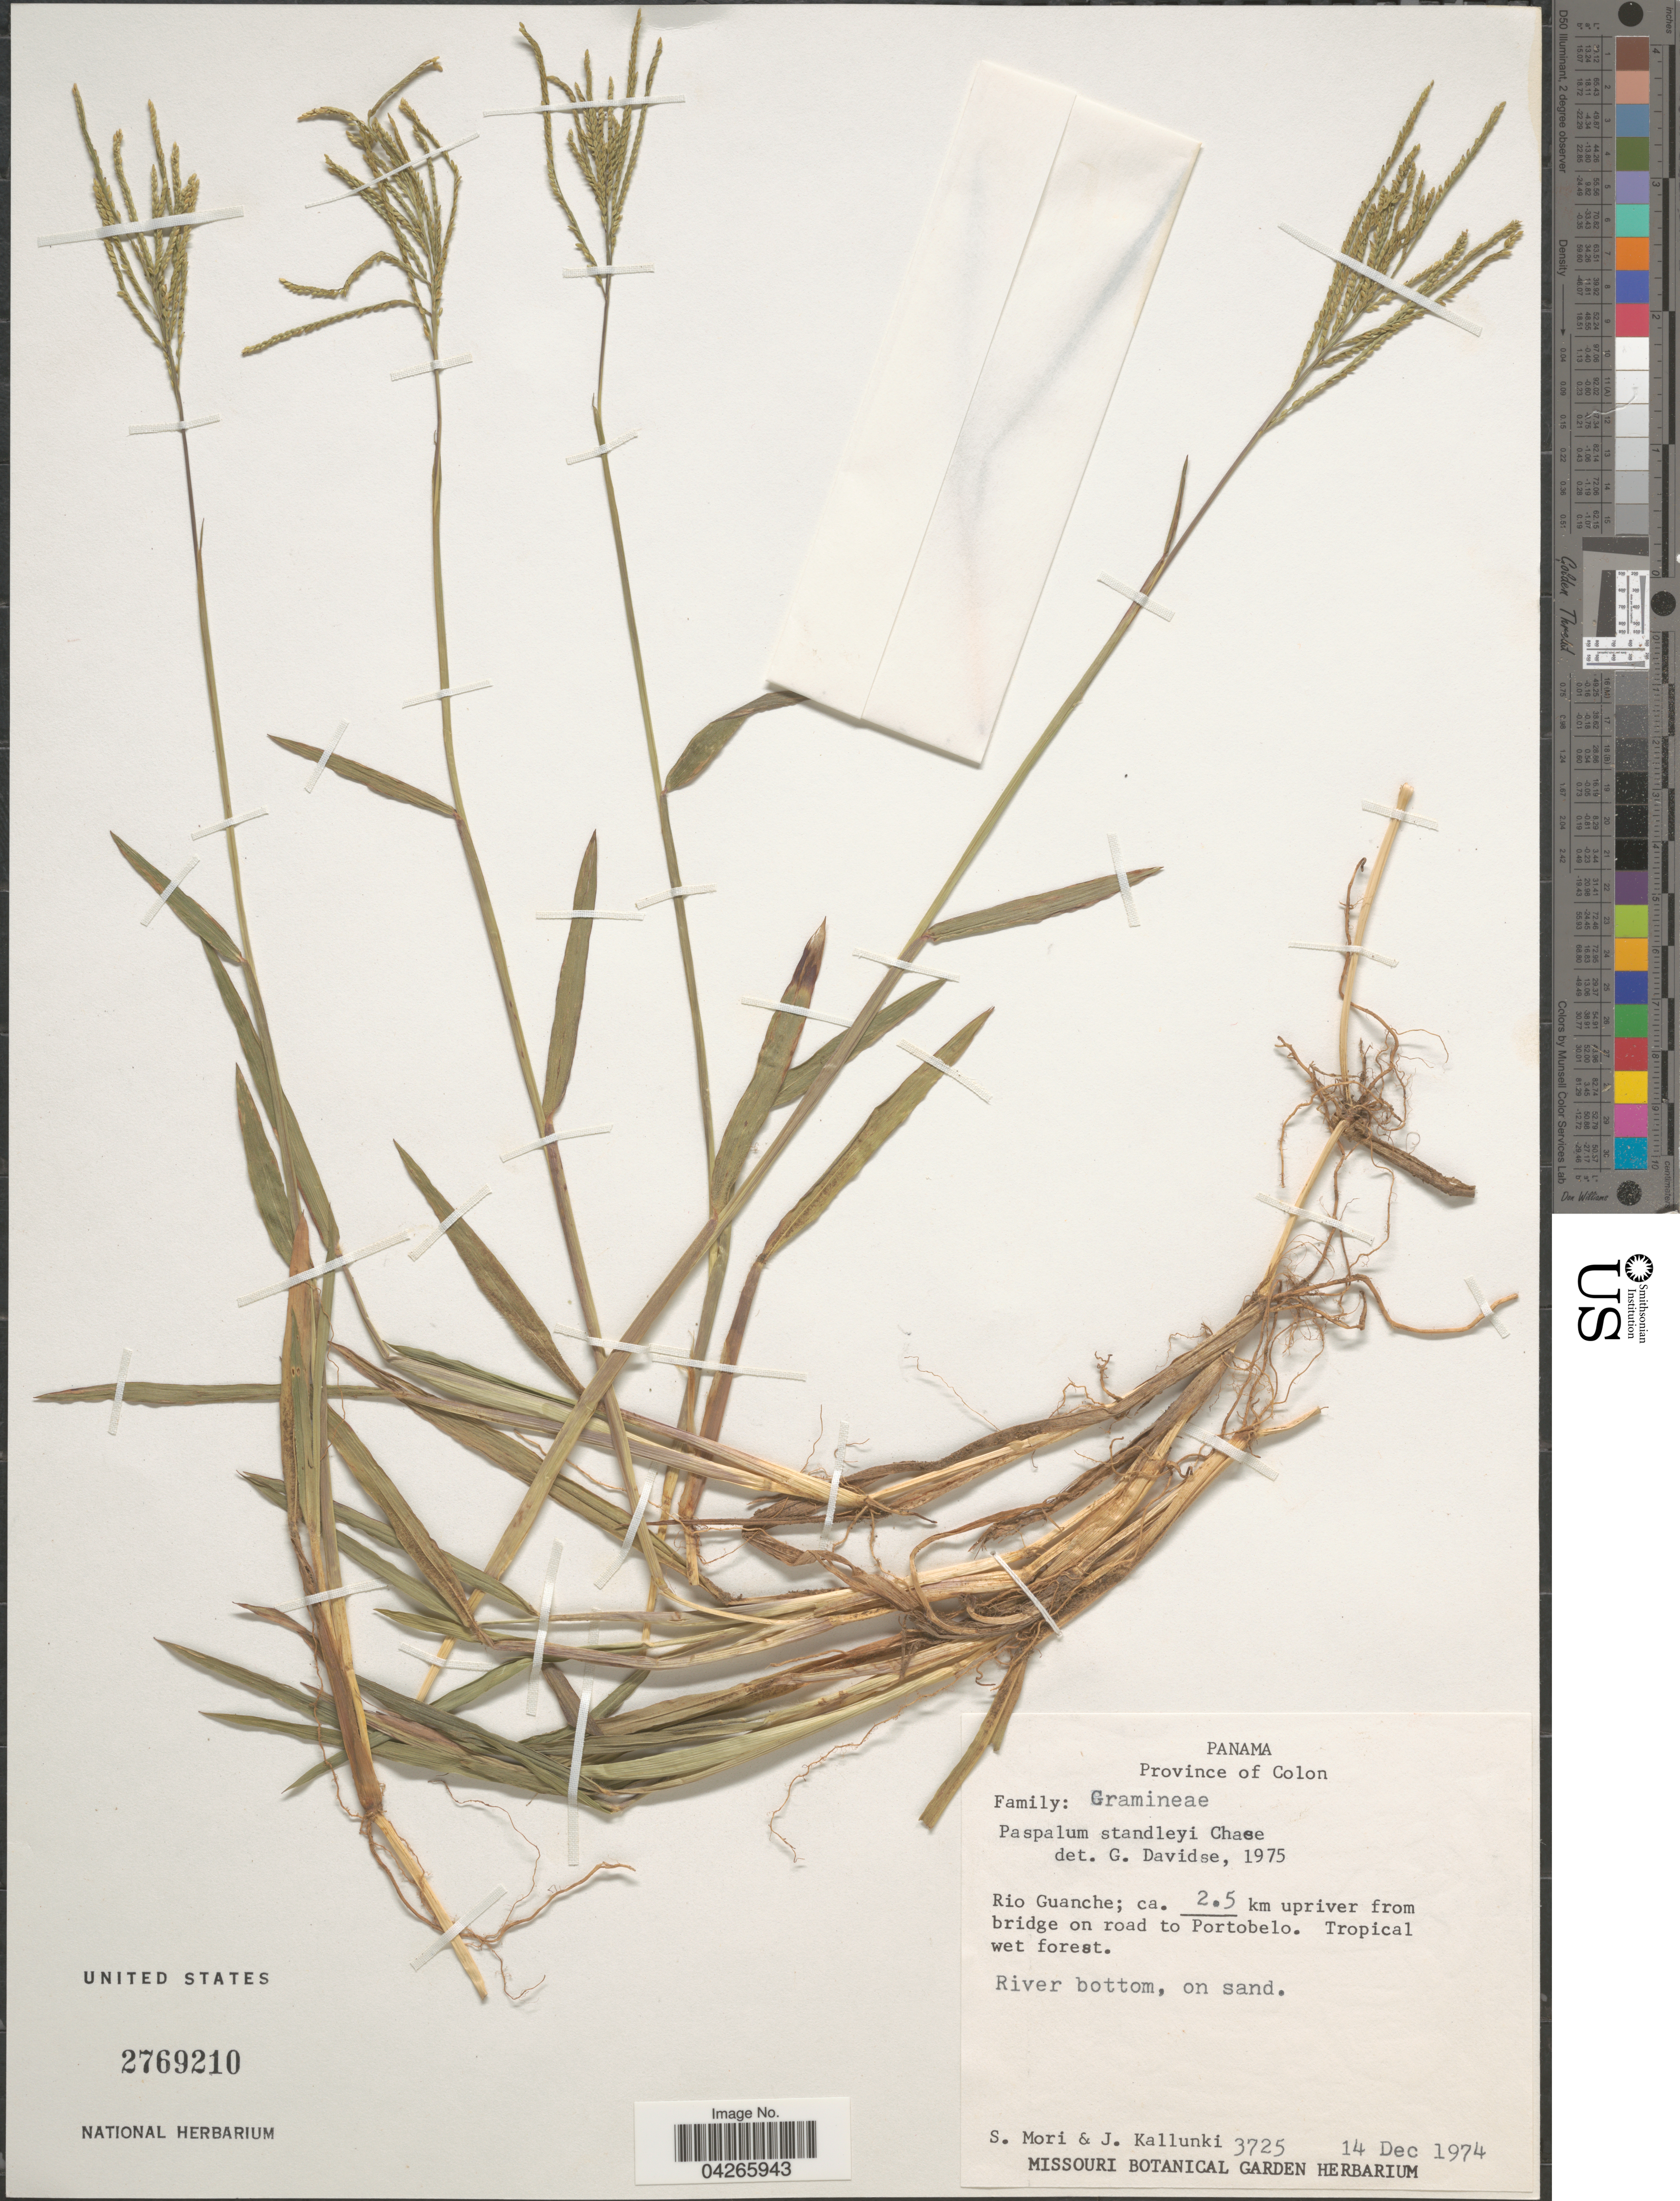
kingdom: Plantae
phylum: Tracheophyta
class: Liliopsida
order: Poales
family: Poaceae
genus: Paspalum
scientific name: Paspalum standleyi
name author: Chase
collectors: S. Mori & J. Kallunki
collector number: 3725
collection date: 1974-12-14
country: Panama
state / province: Colón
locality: Rio Guanche; ca. 2.5 km upriver from bridge on road to Portobelo.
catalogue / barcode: US 2769210